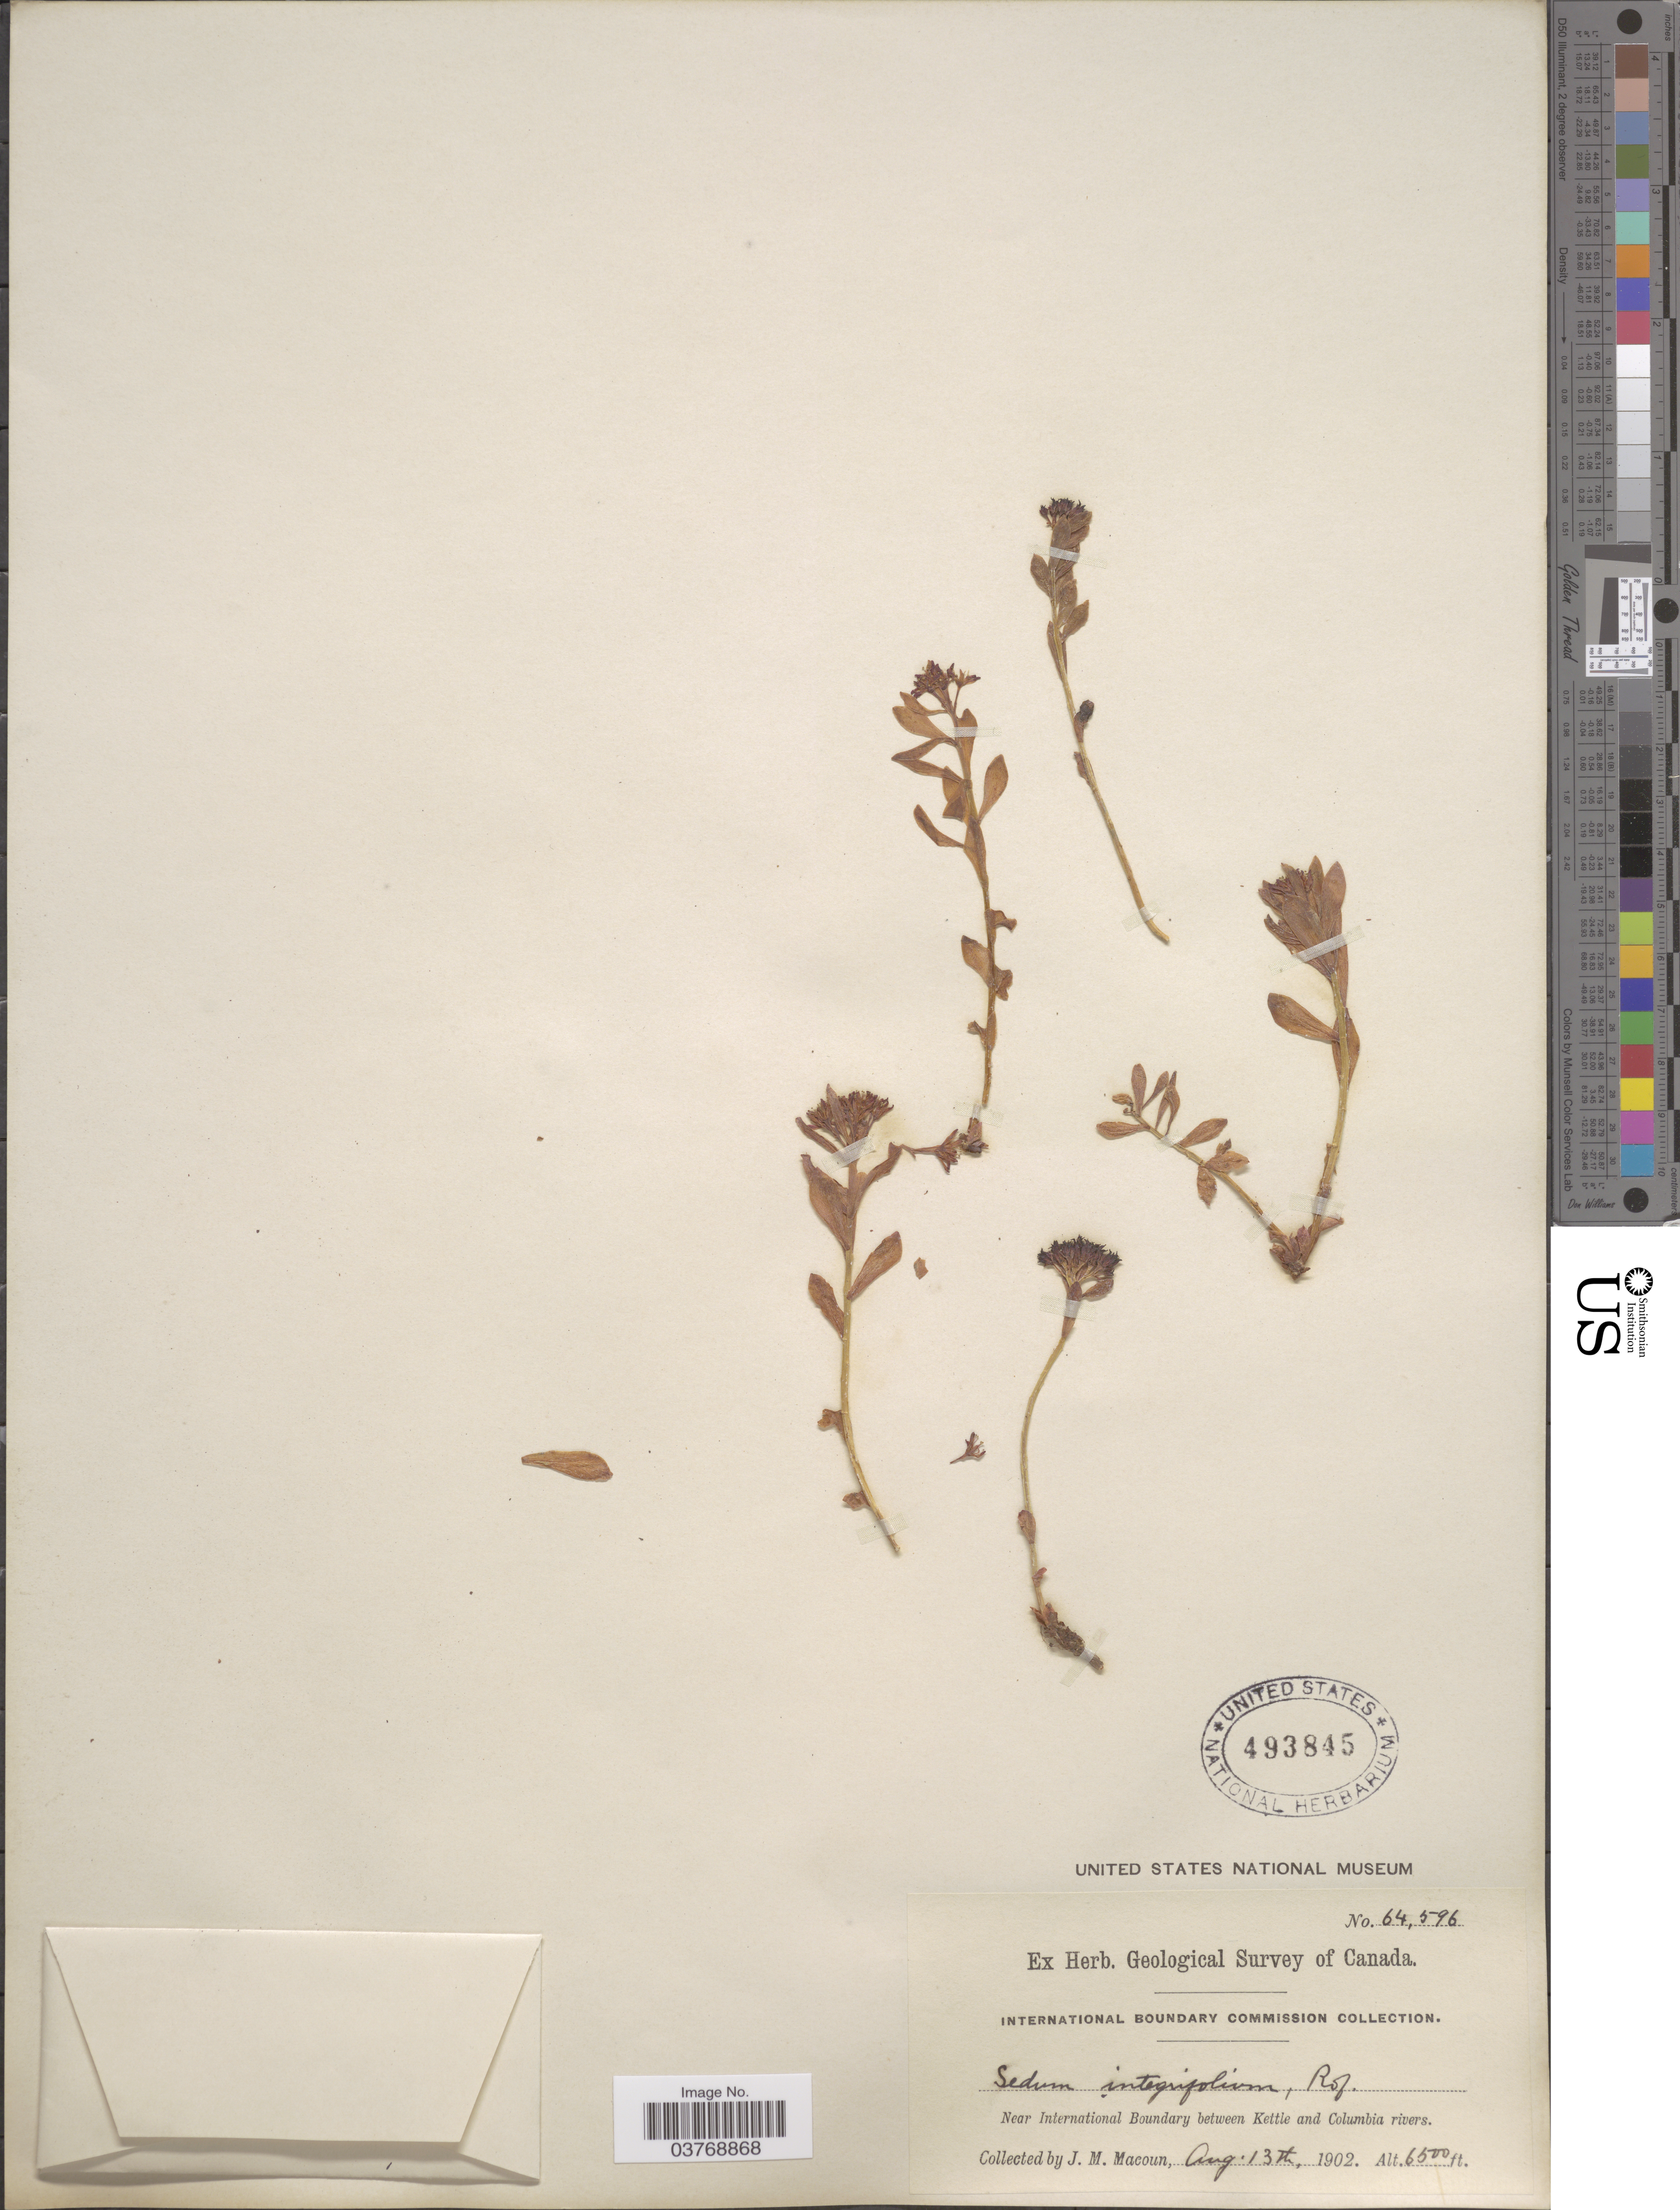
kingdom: Plantae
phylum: Tracheophyta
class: Magnoliopsida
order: Saxifragales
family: Crassulaceae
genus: Rhodiola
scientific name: Rhodiola integrifolia subsp. integrifolia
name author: Raf.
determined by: Strong, Mark T., (BOT), Smithsonian Institution - National Museum of Natural History (UNITED STATES)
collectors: J. M. Macoun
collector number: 64596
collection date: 1902-08-13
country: Canada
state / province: British Columbia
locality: Near International Boundary between Kettle and Columbia rivers.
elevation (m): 1981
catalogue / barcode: US 493845